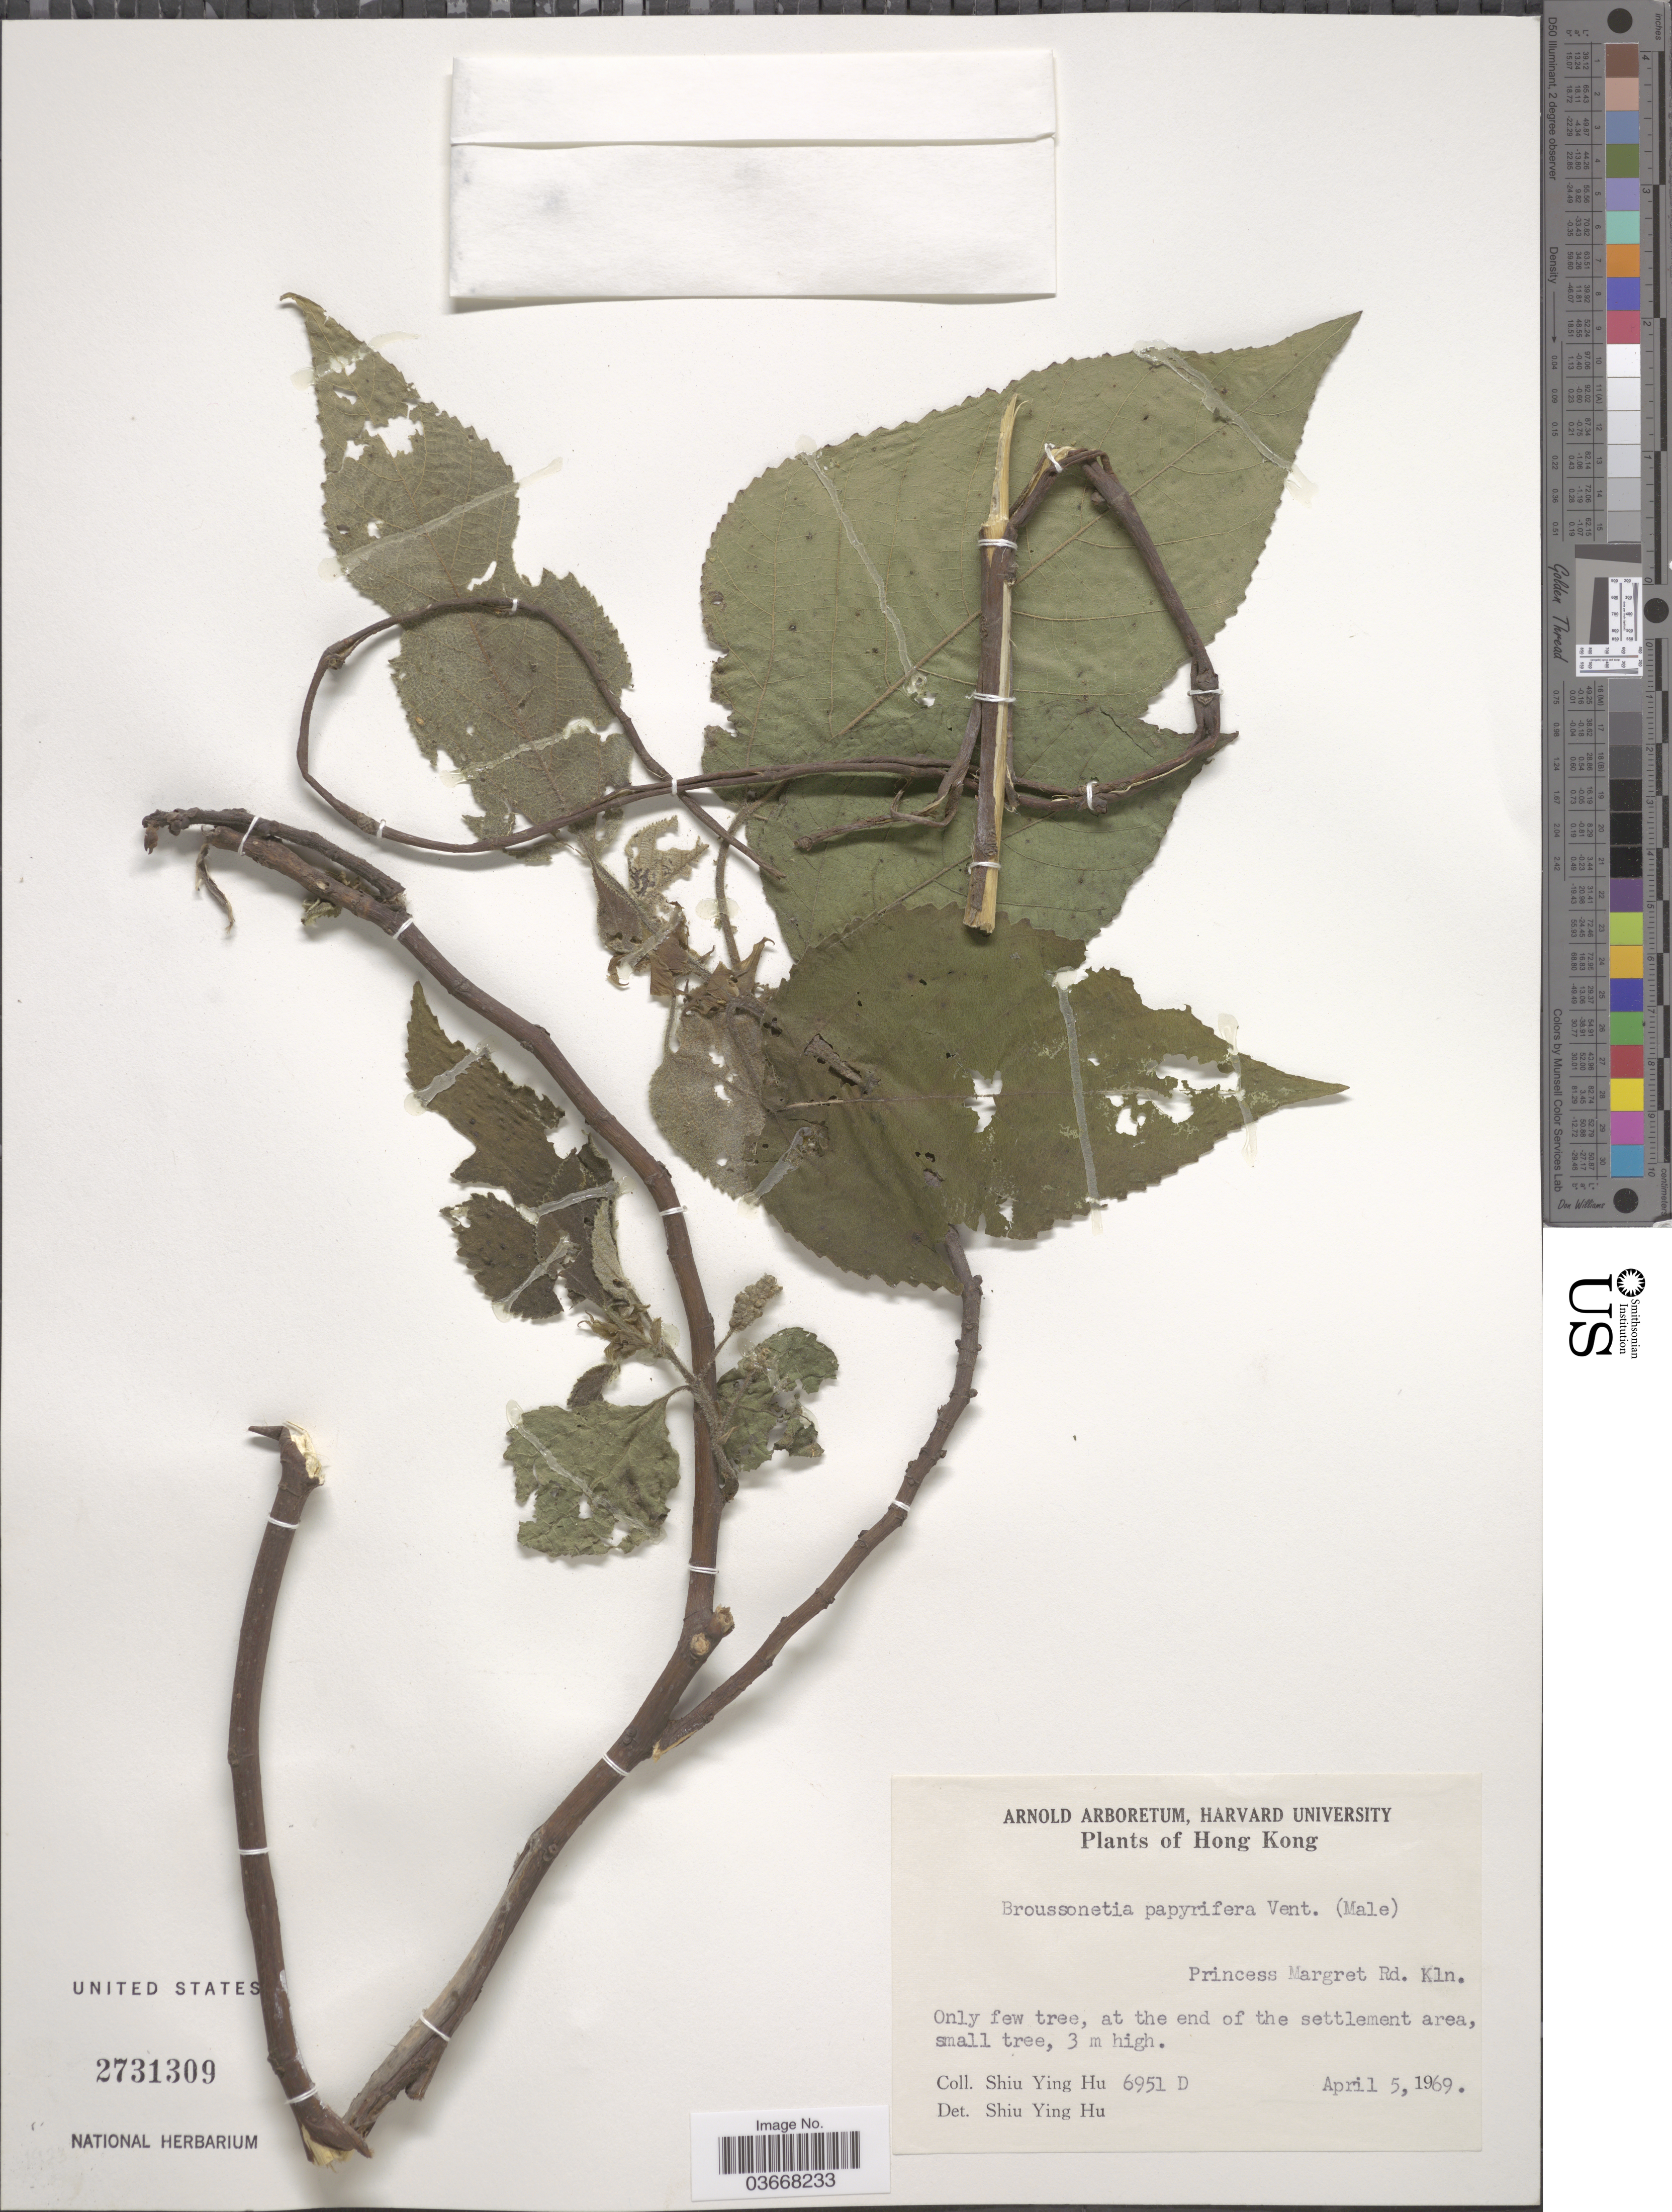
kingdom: Plantae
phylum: Tracheophyta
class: Magnoliopsida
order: Rosales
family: Moraceae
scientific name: Broussoneta papyrifera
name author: (L.) L'Hér. ex Vent.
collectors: S. Y. Hu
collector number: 6951D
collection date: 1969-04-05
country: China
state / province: Hong Kong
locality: Princess Margret Rd. Kln.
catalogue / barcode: US 2731309